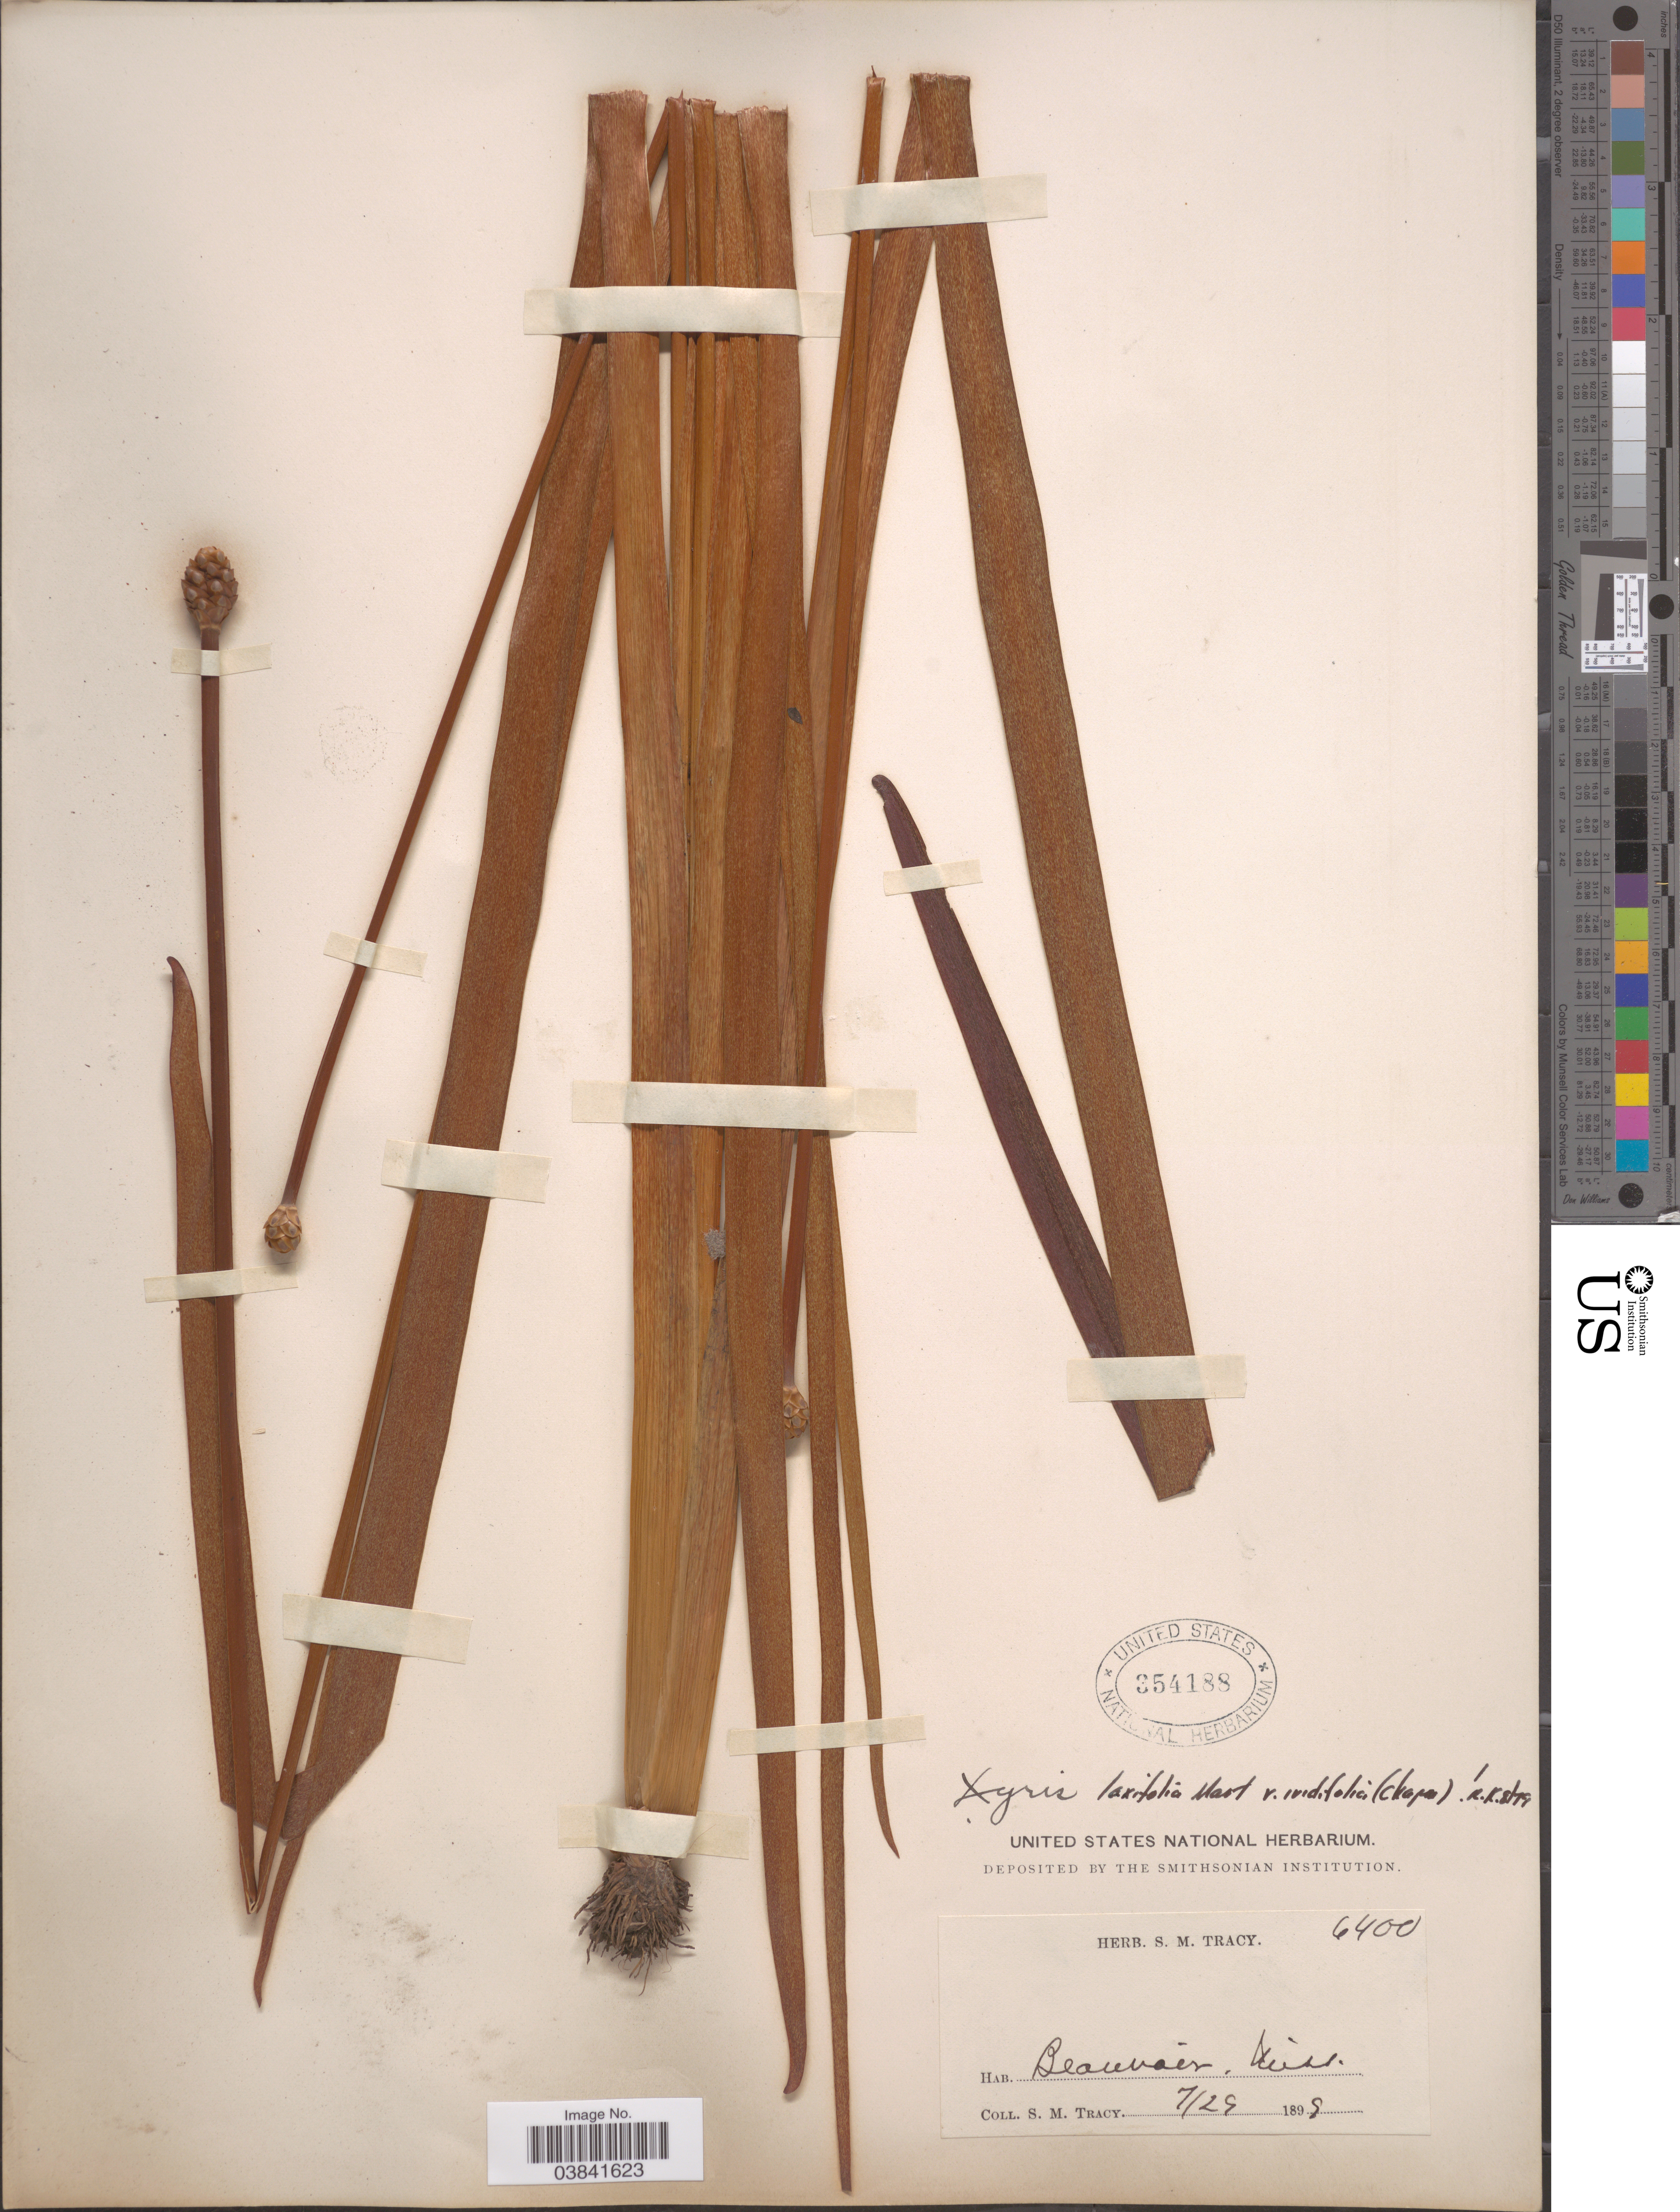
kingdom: Plantae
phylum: Tracheophyta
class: Liliopsida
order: Poales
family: Xyridaceae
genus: Xyris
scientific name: Xyris iridifolia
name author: Chapm.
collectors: S. M. Tracy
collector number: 6400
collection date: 1899-07-29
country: United States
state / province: Mississippi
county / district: Harrison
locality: Beauvoir.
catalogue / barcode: US 354188